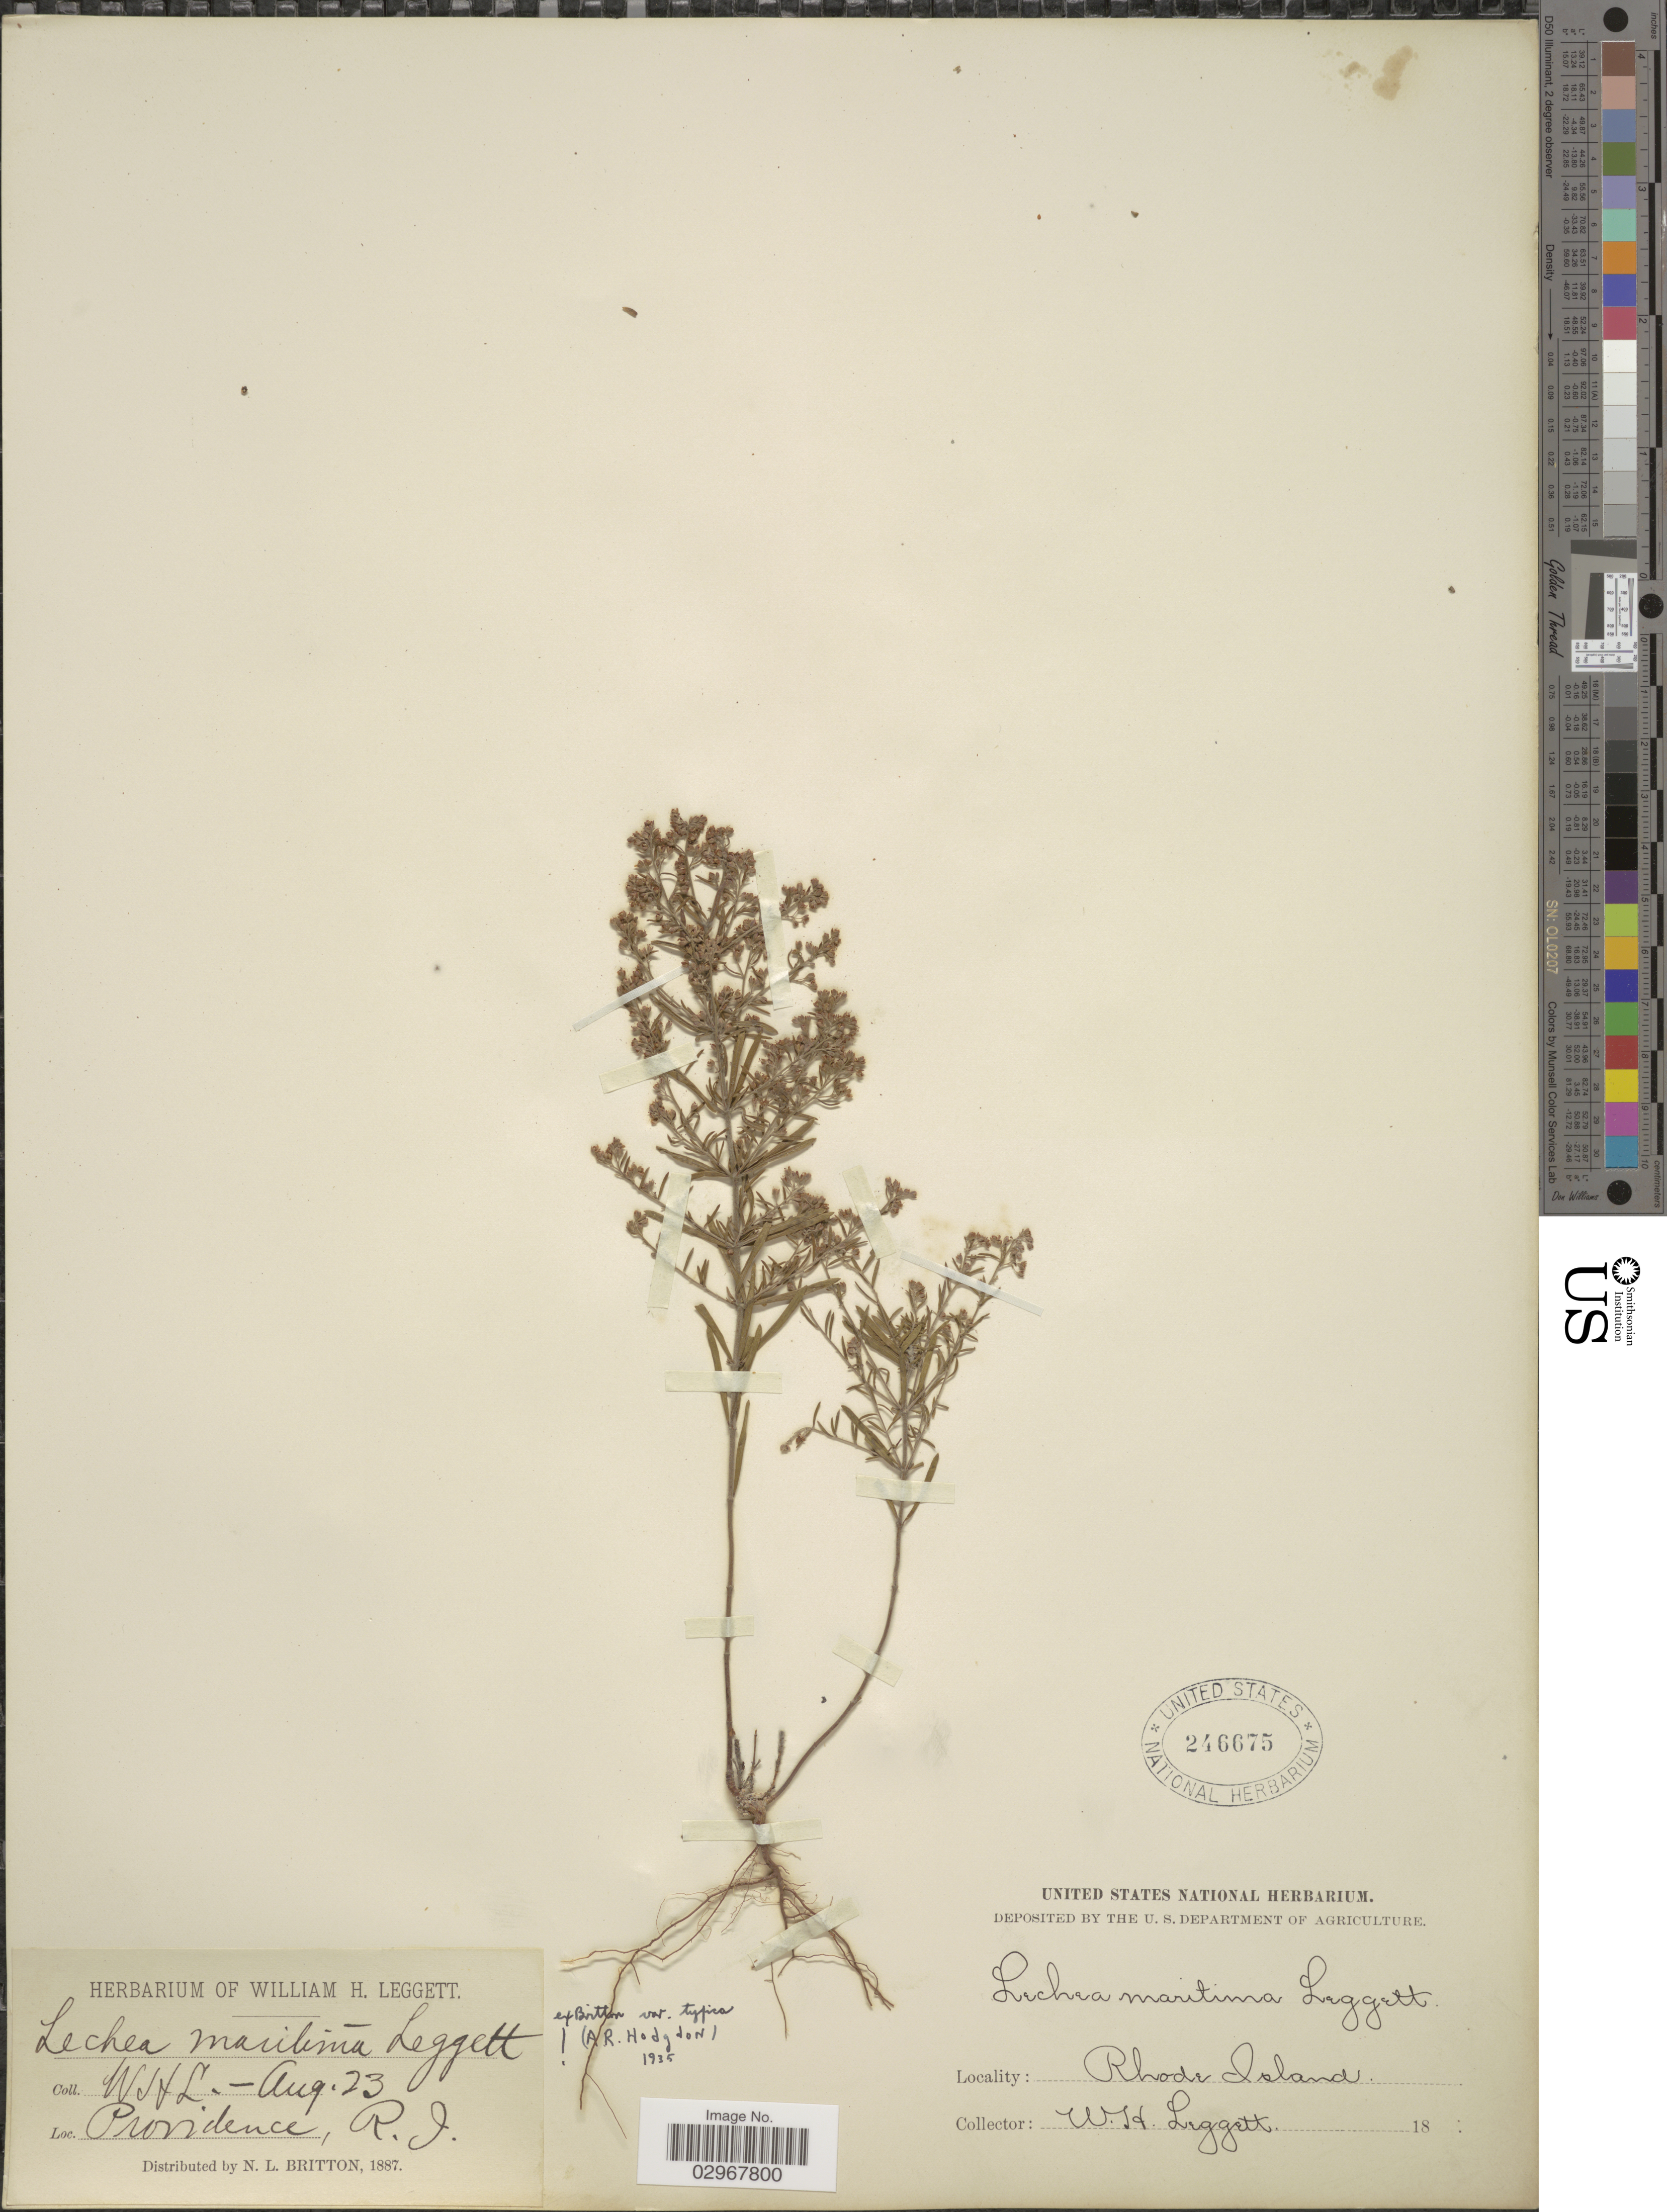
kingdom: Plantae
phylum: Tracheophyta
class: Magnoliopsida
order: Malvales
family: Cistaceae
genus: Lechea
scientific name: Lechea maritima var. typica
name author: Hodgdon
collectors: W. Leggett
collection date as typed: Aug. 23 18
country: United States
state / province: Rhode Island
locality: Providence.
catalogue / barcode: US 246675